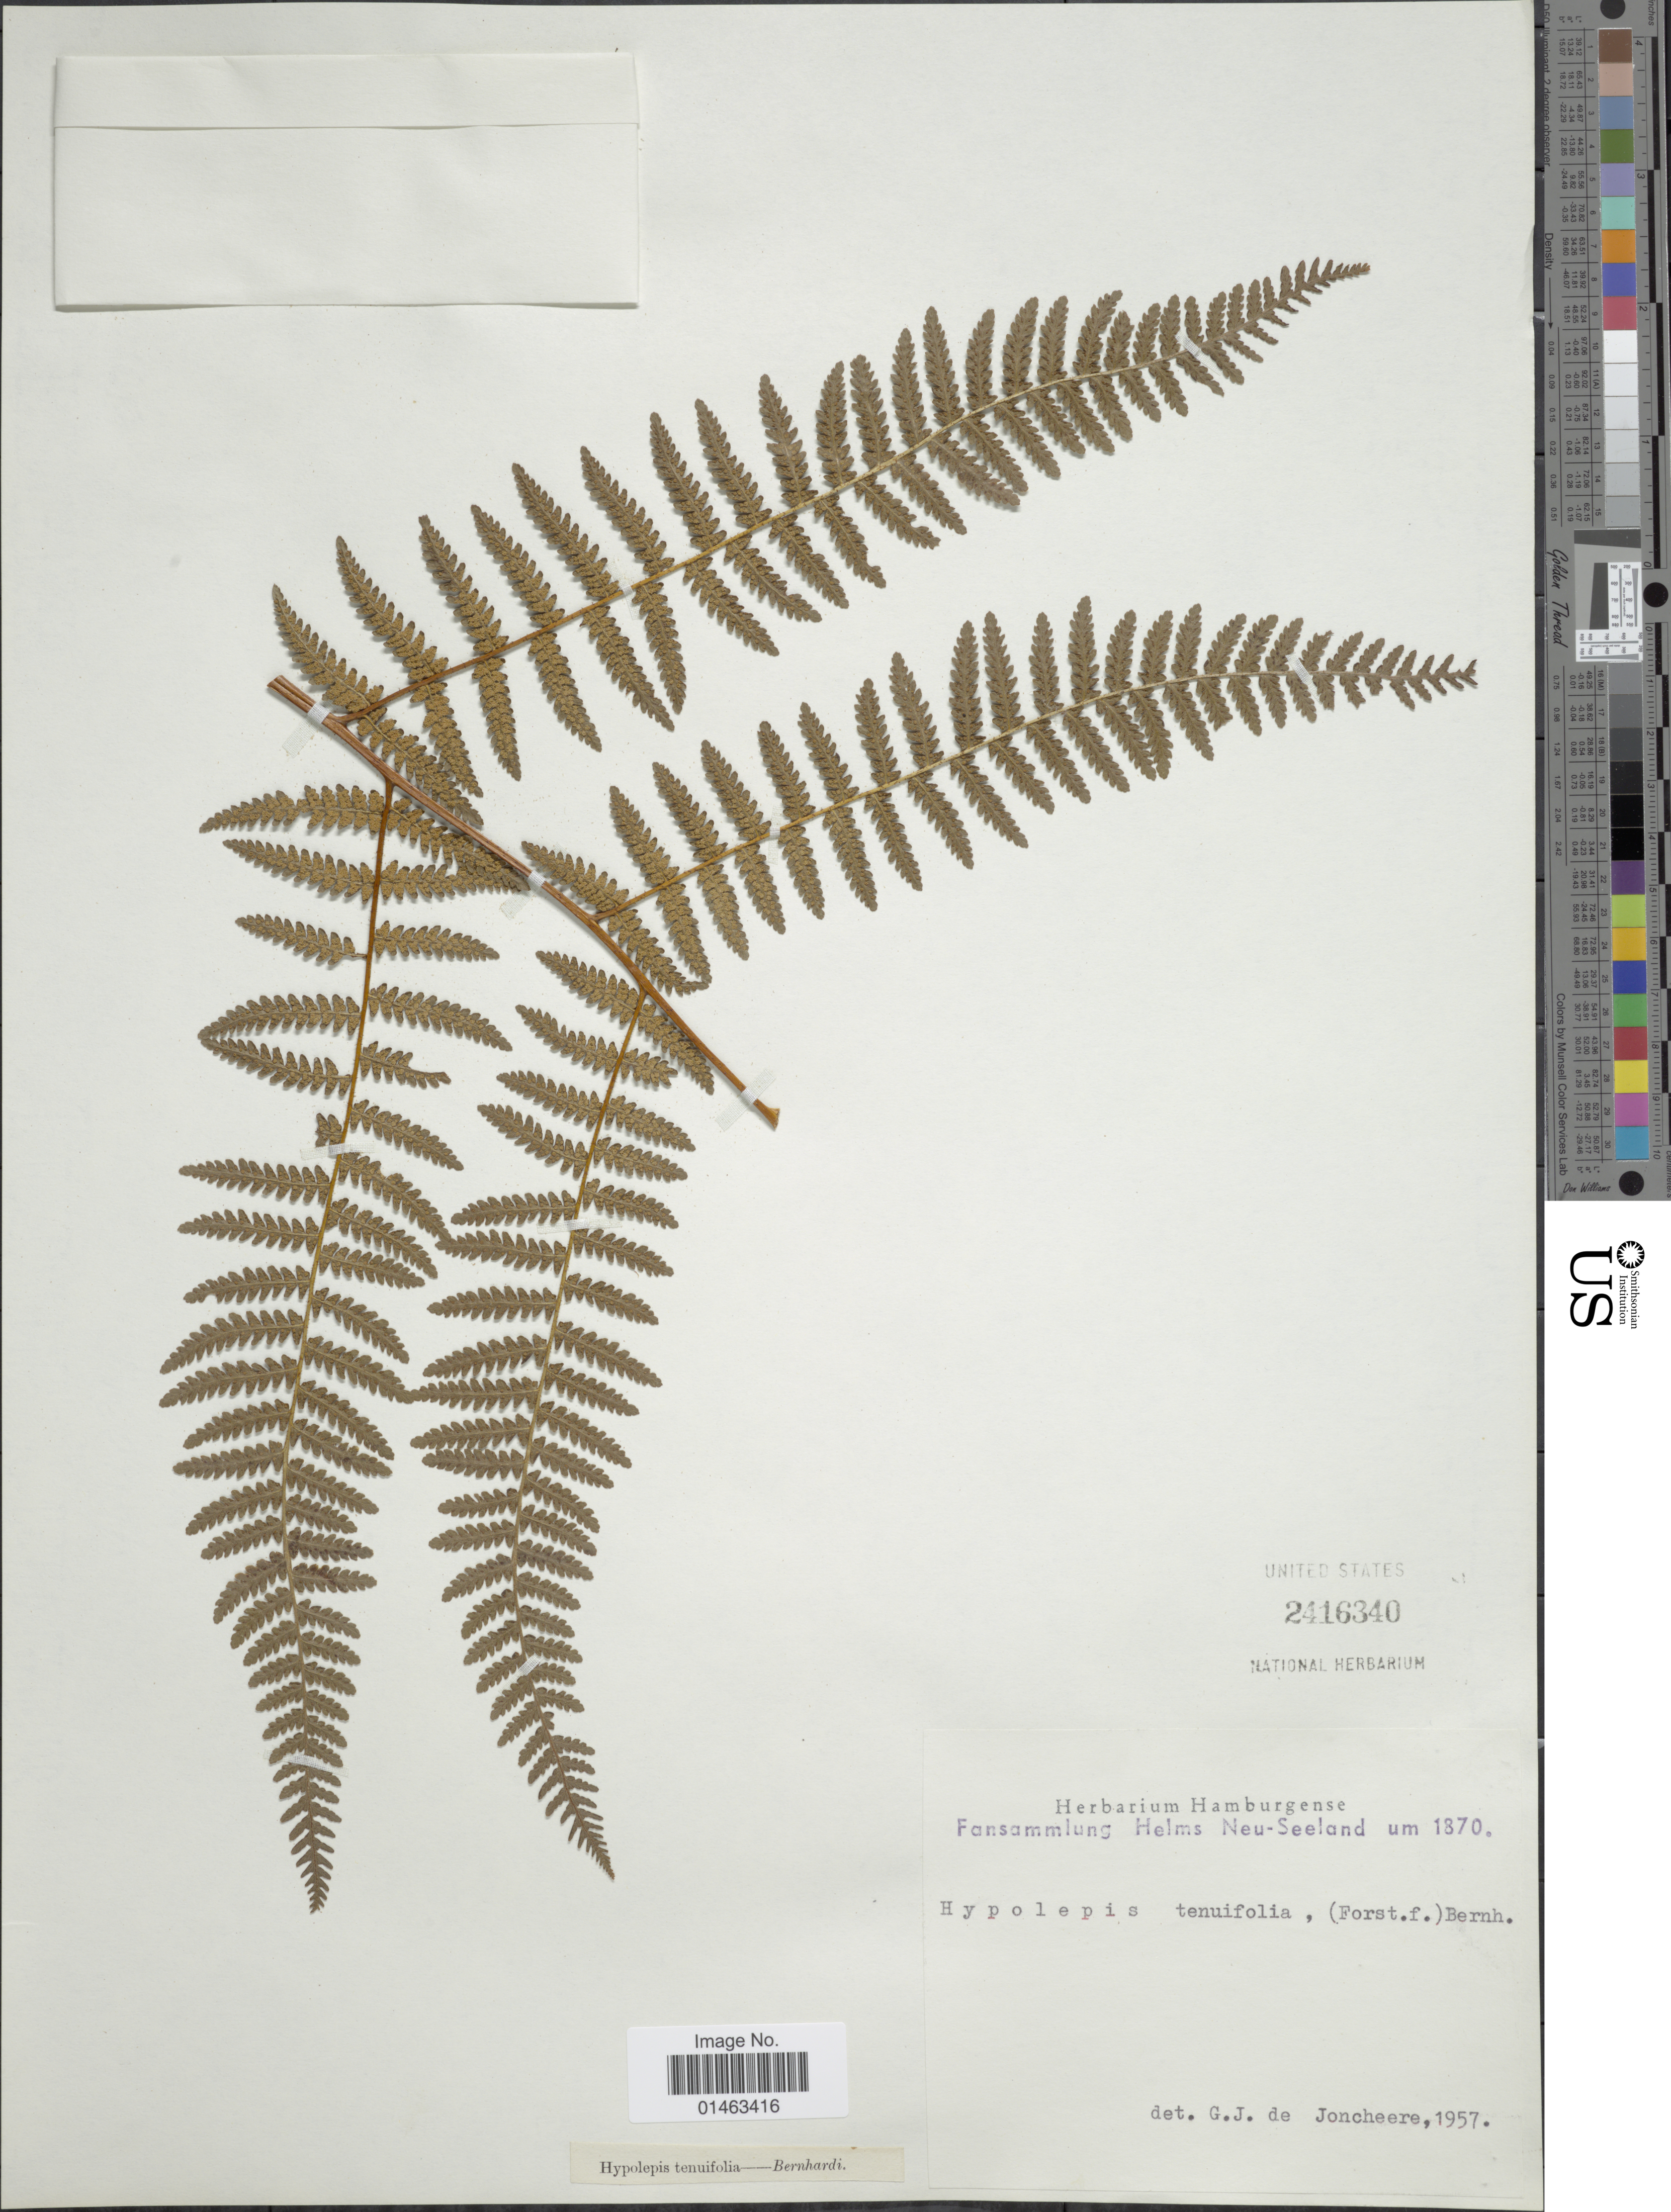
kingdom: Plantae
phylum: Tracheophyta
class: Polypodiopsida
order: Polypodiales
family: Dennstaedtiaceae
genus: Hypolepis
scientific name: Hypolepis ambigua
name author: (A.J. Richards) Brownsey & Chinnock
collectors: Helms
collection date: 1870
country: New Zealand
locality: Fansammlung Helms Neu-Seeland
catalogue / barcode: US 2416340